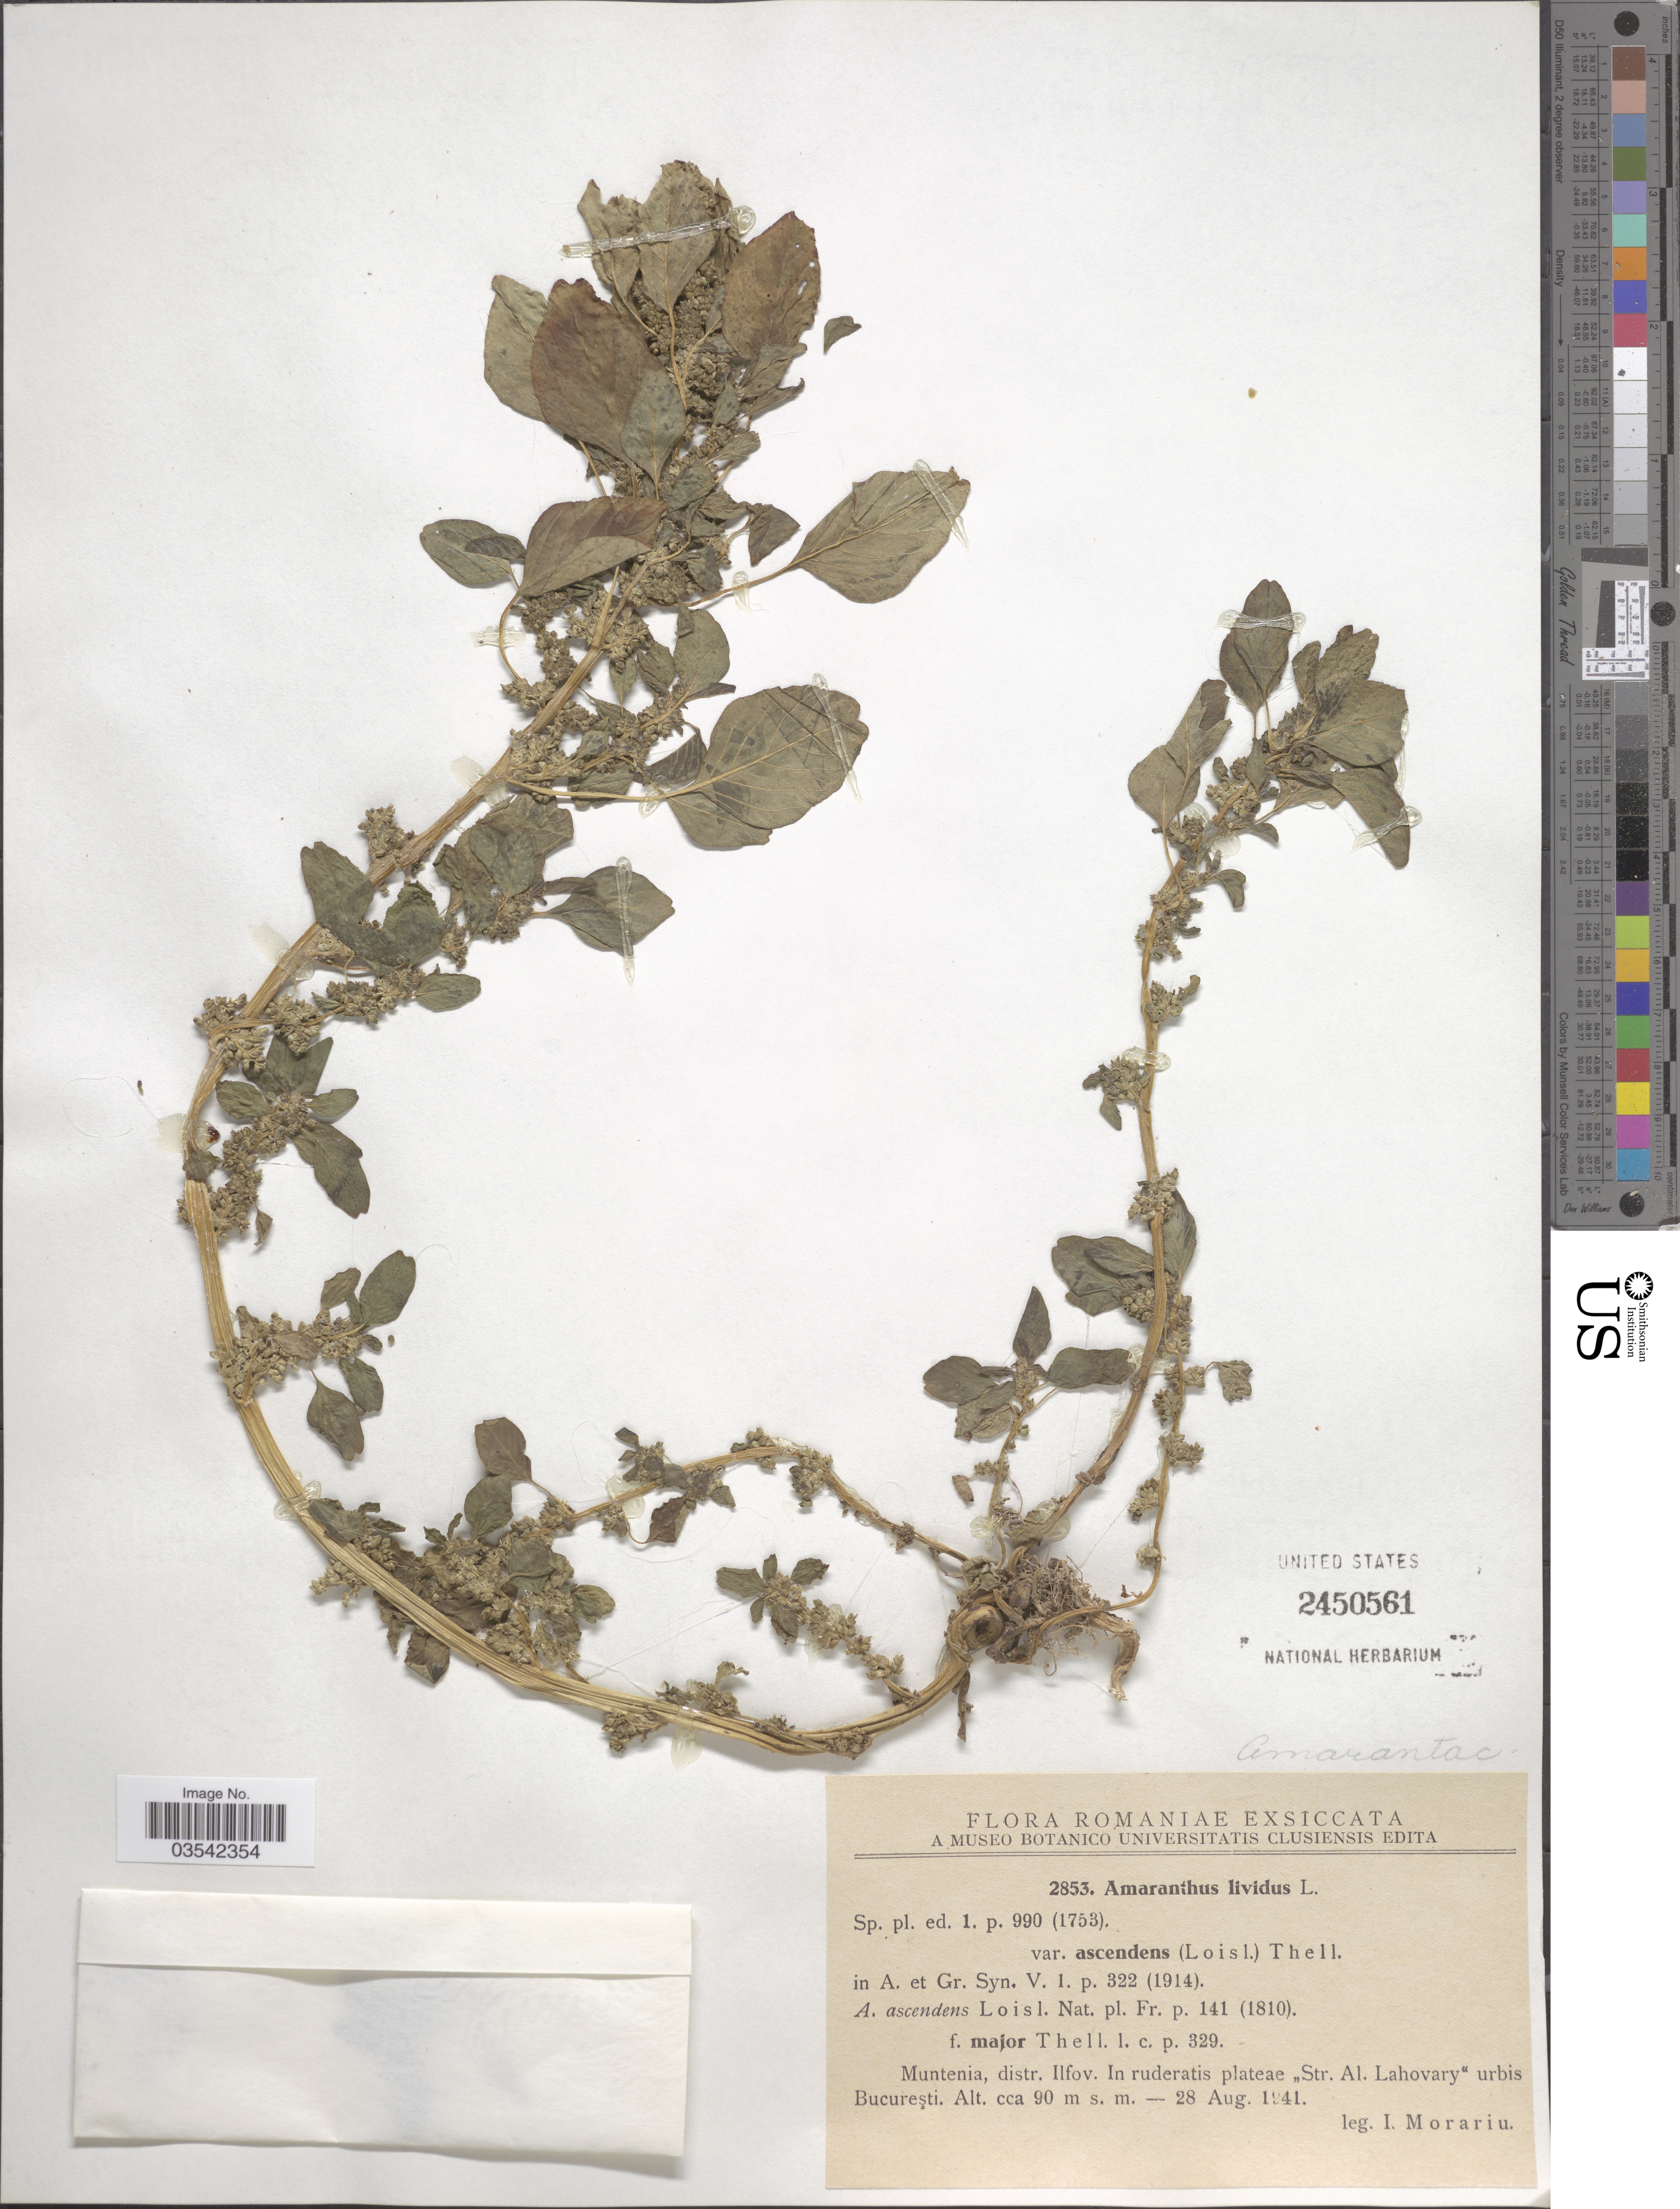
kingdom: Plantae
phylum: Tracheophyta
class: Magnoliopsida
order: Caryophyllales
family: Amaranthaceae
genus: Amaranthus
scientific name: Amaranthus lividus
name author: L.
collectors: I. Morariu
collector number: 2853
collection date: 1941-08-28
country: Romania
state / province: Ilfov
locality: Muntenia, distr. Iflov. In ruderatis plateae "Str. Al. Lahovary" urbis Bucureşti.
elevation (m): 90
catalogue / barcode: US 2450561